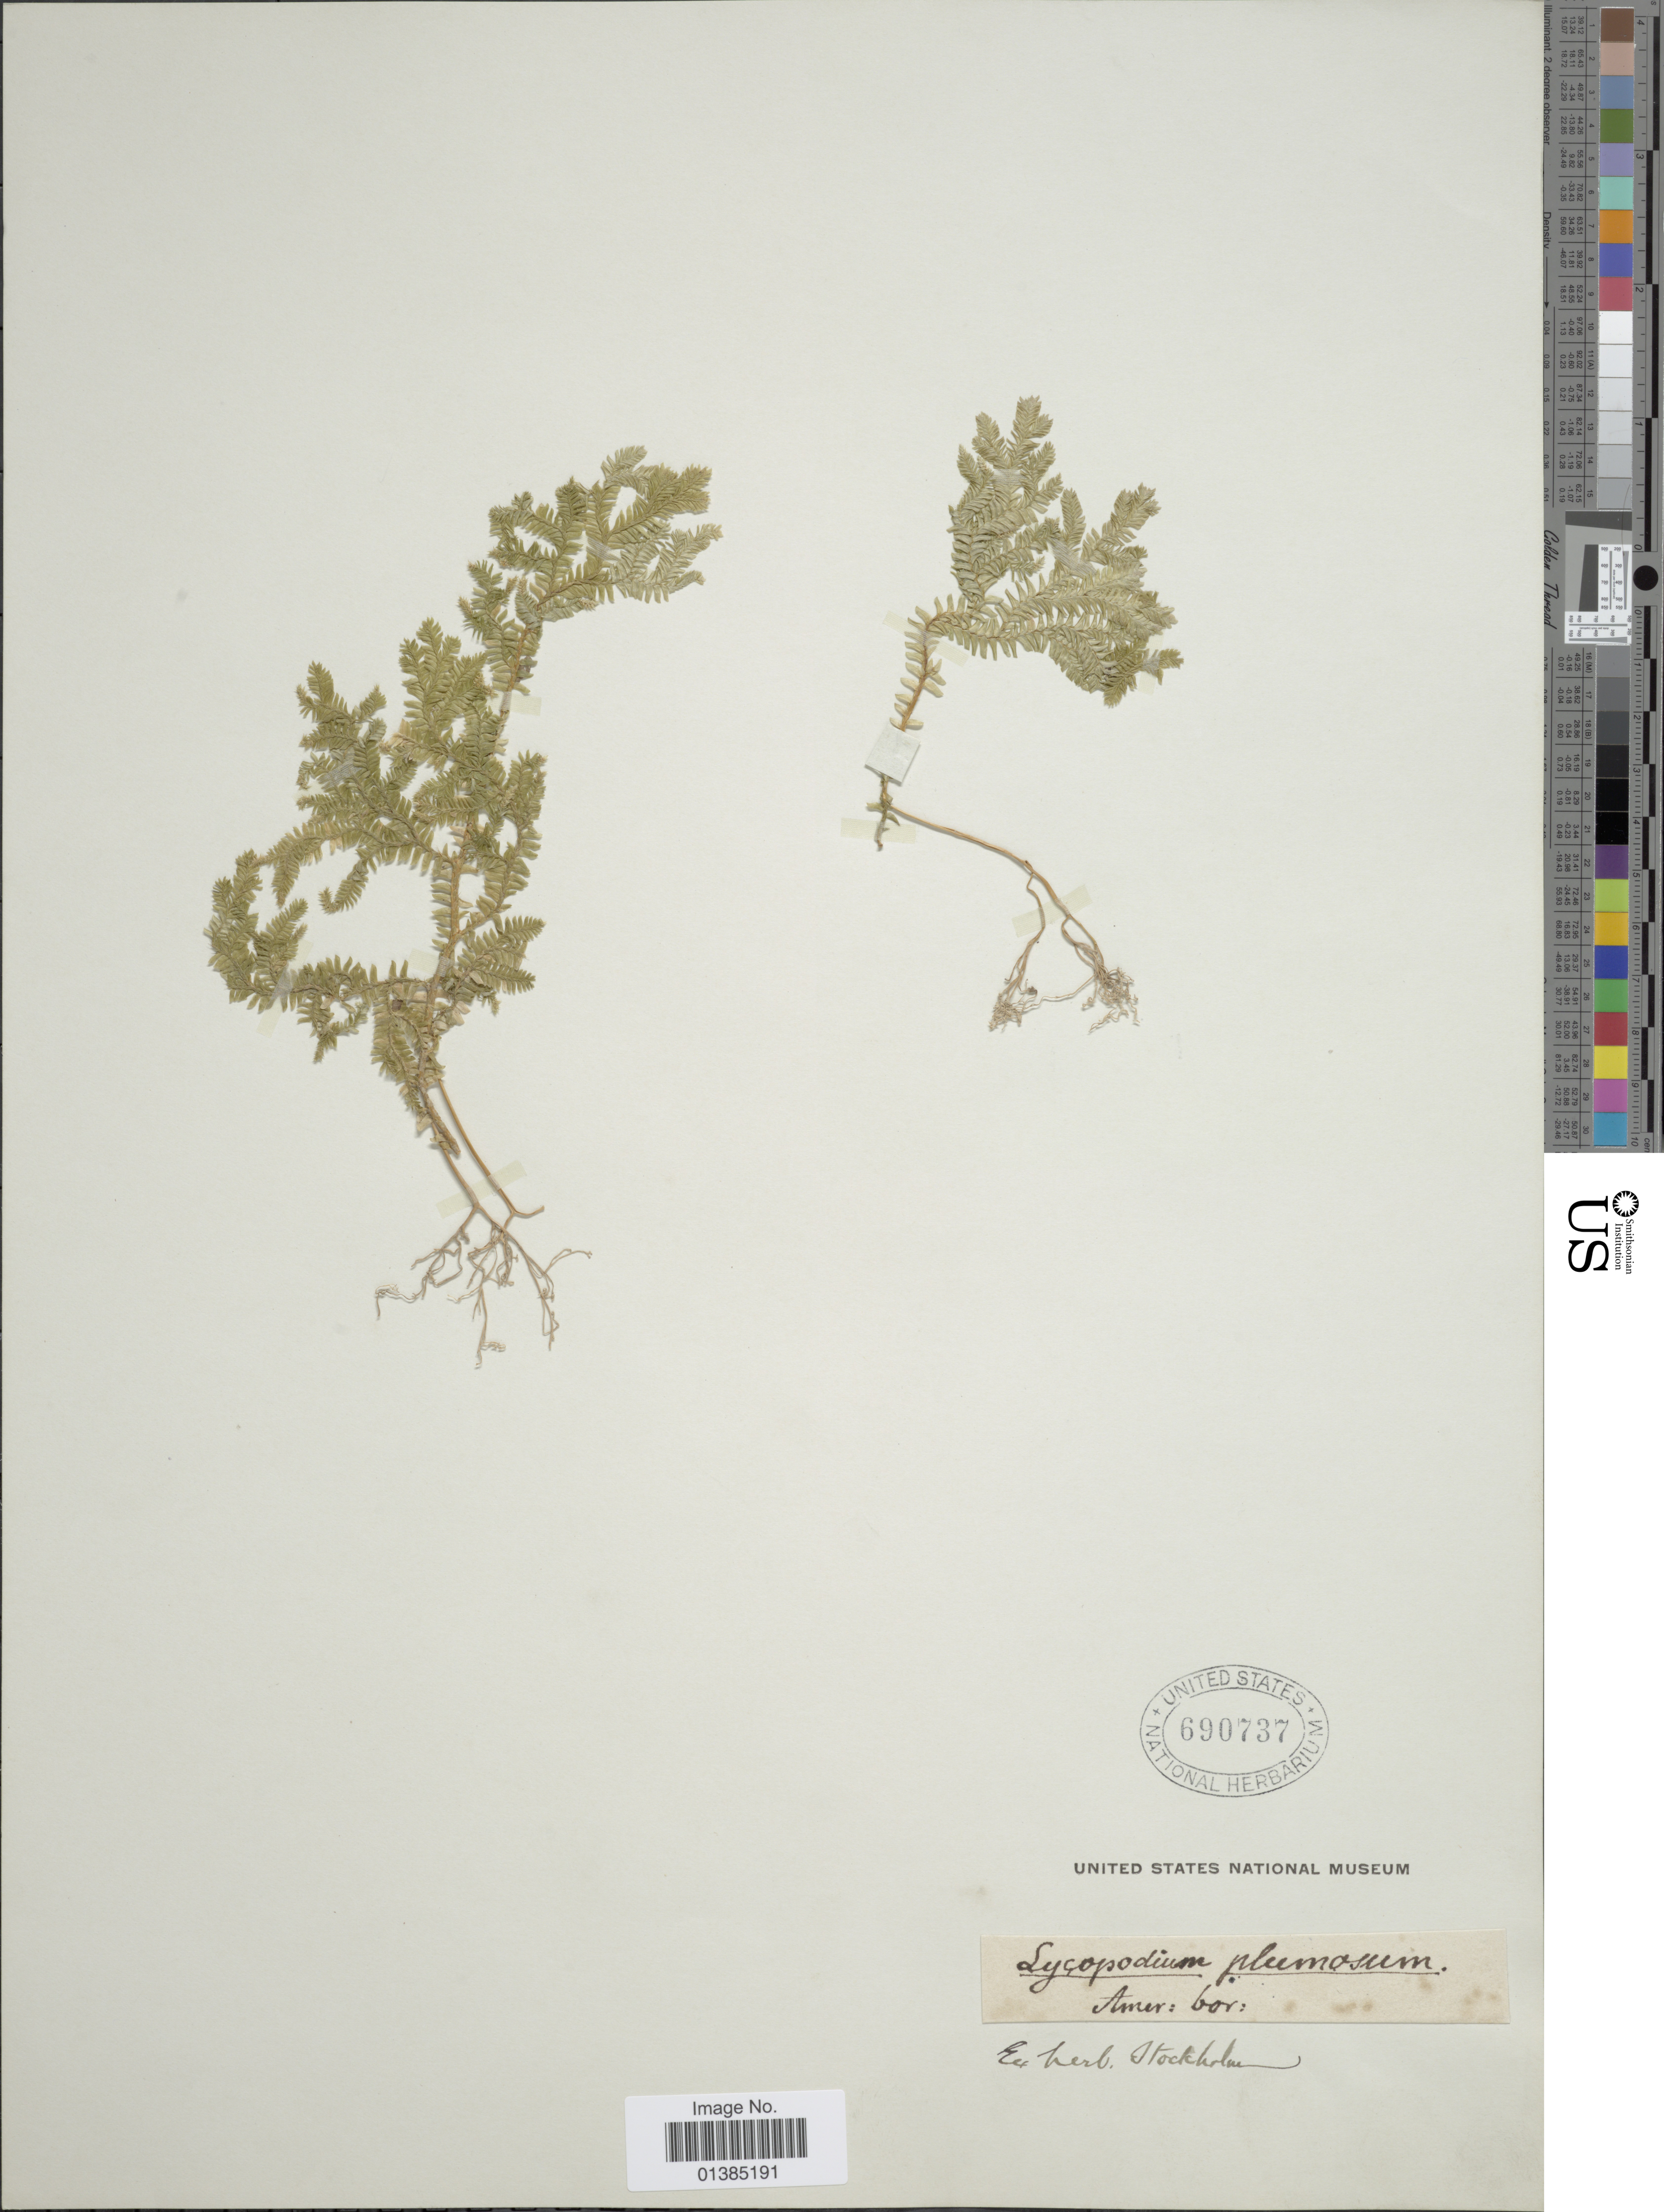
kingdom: Plantae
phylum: Tracheophyta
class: Lycopodiopsida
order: Selaginellales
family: Selaginellaceae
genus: Selaginella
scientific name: Selaginella plumosa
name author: (L.) C. Presl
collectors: ex herb. Stockholm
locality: Amer: bor.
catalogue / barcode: US 690737